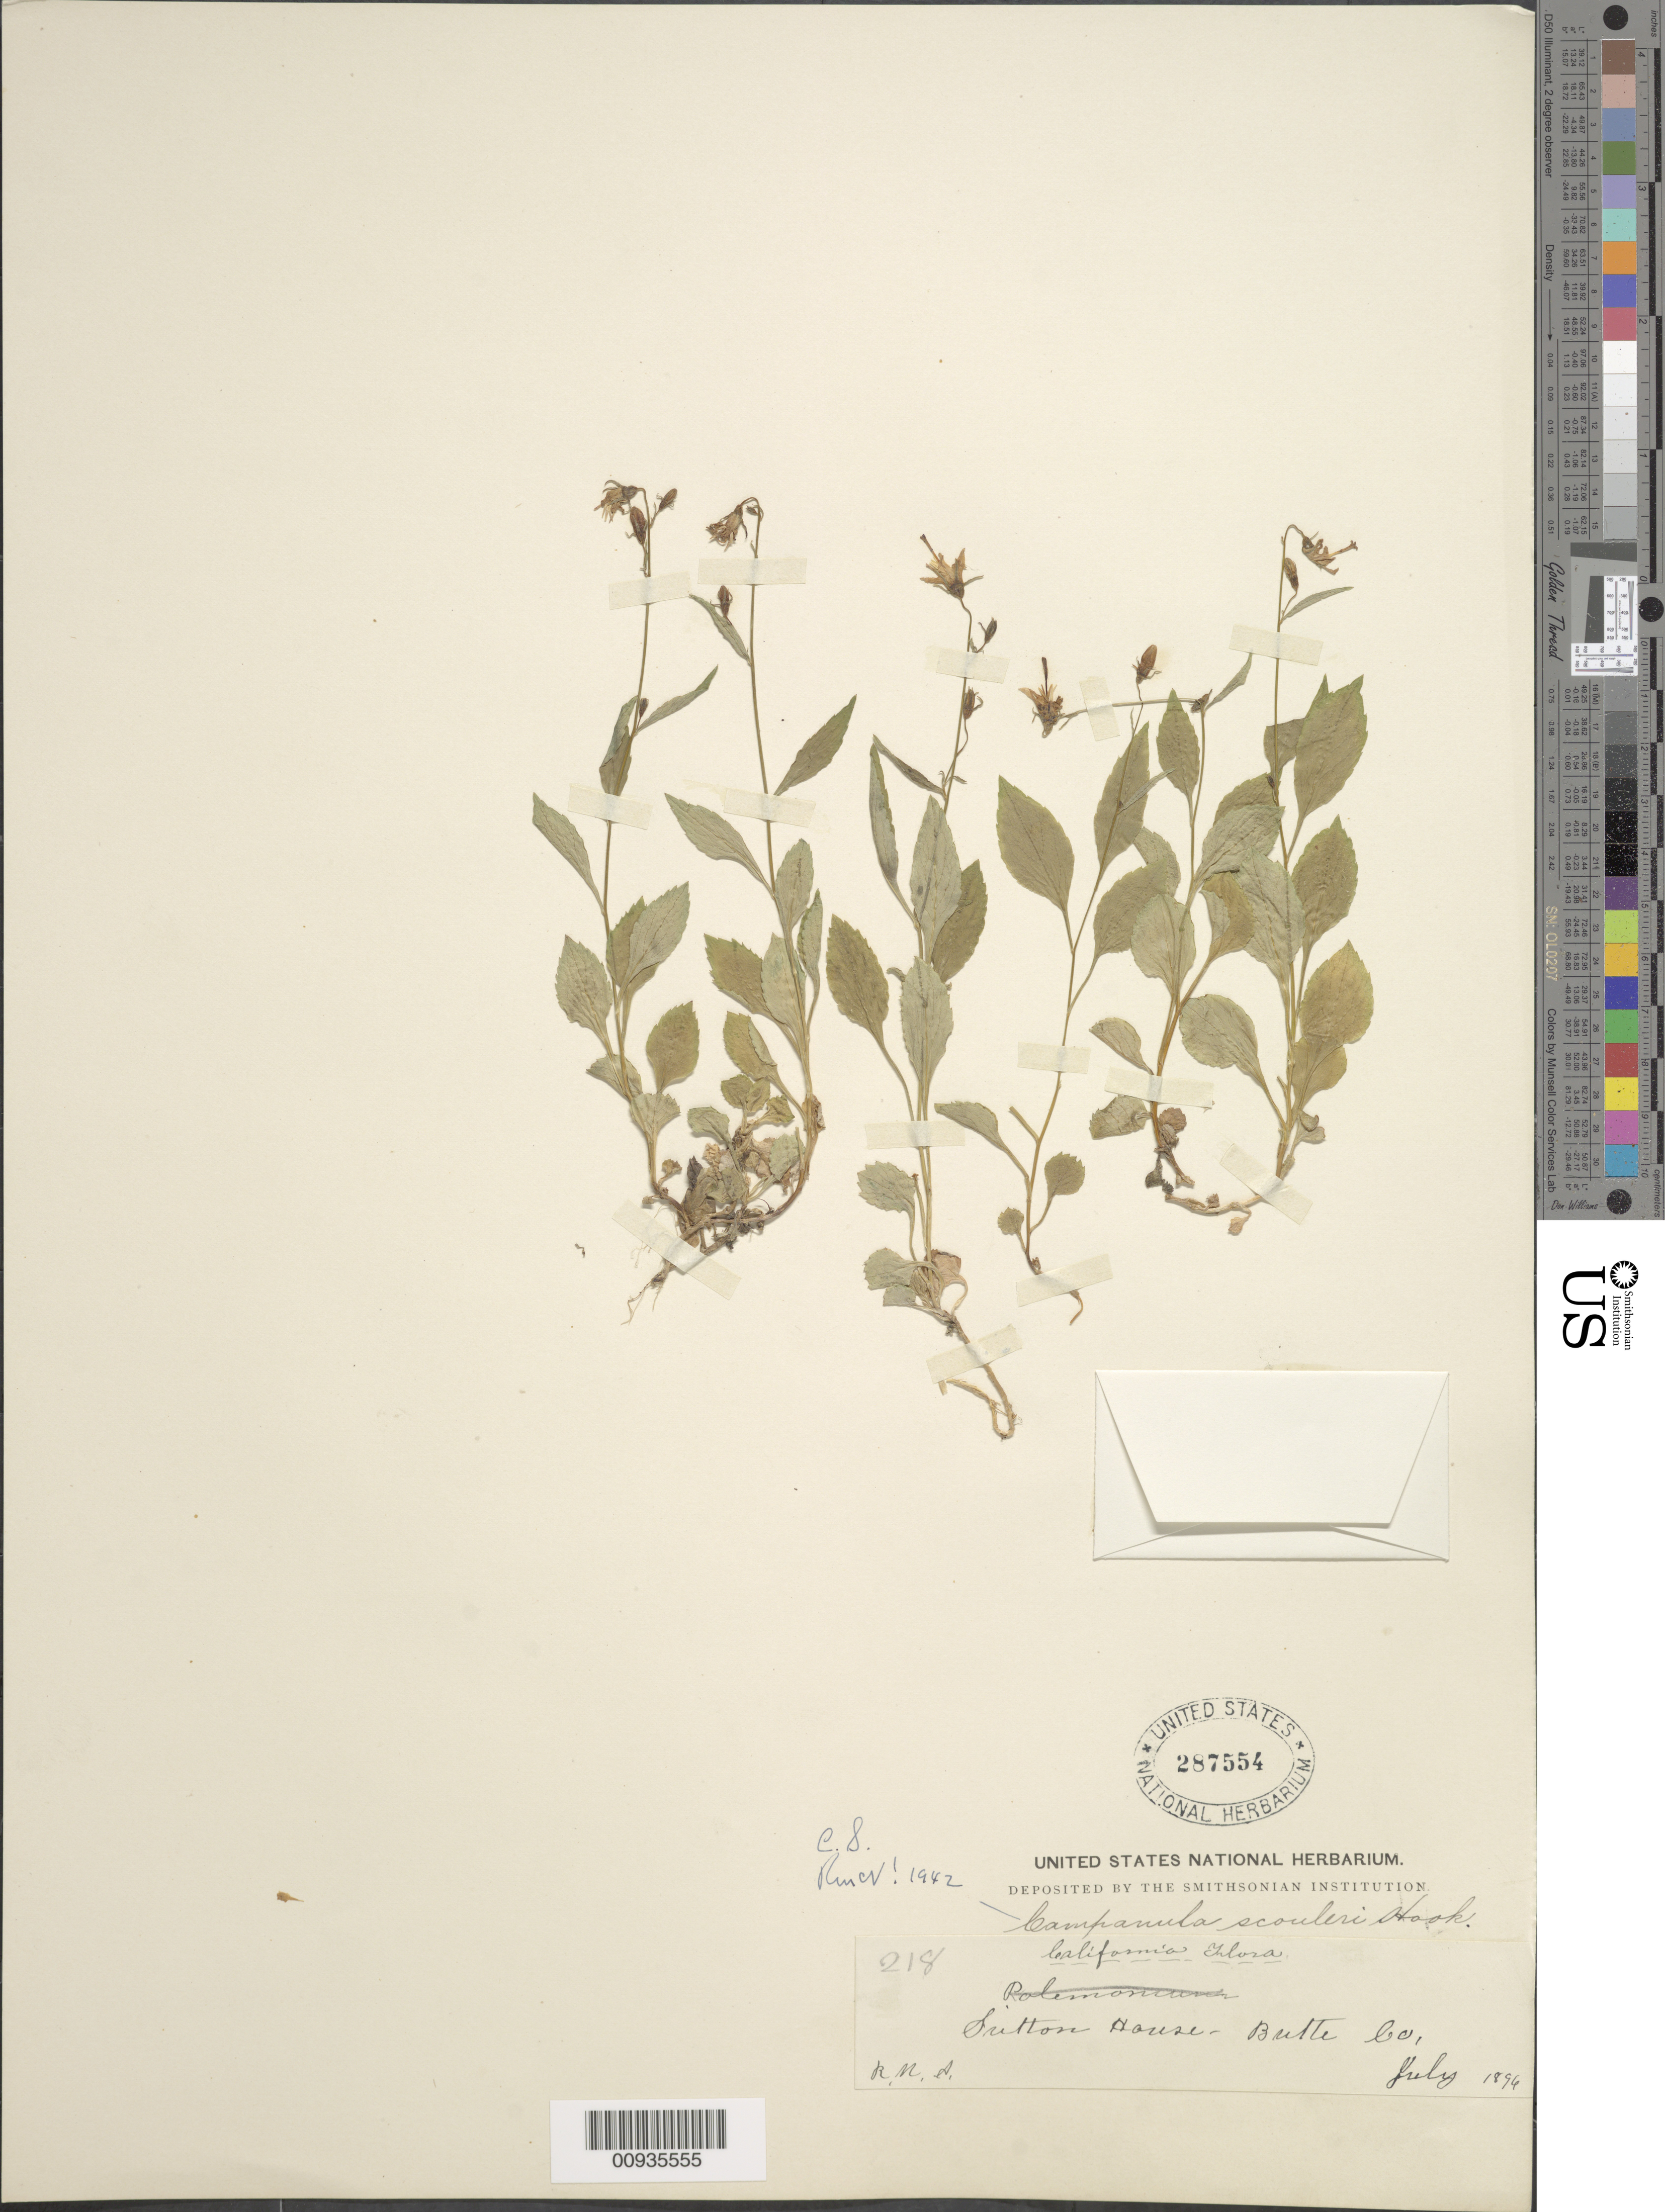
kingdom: Plantae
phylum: Tracheophyta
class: Magnoliopsida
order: Asterales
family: Campanulaceae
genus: Campanula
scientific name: Campanula scouleri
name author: Hook.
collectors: R. M. A.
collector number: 218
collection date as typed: Jul 1896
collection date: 1896-07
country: United States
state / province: California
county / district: Butte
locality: Sutton House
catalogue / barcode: US 287554